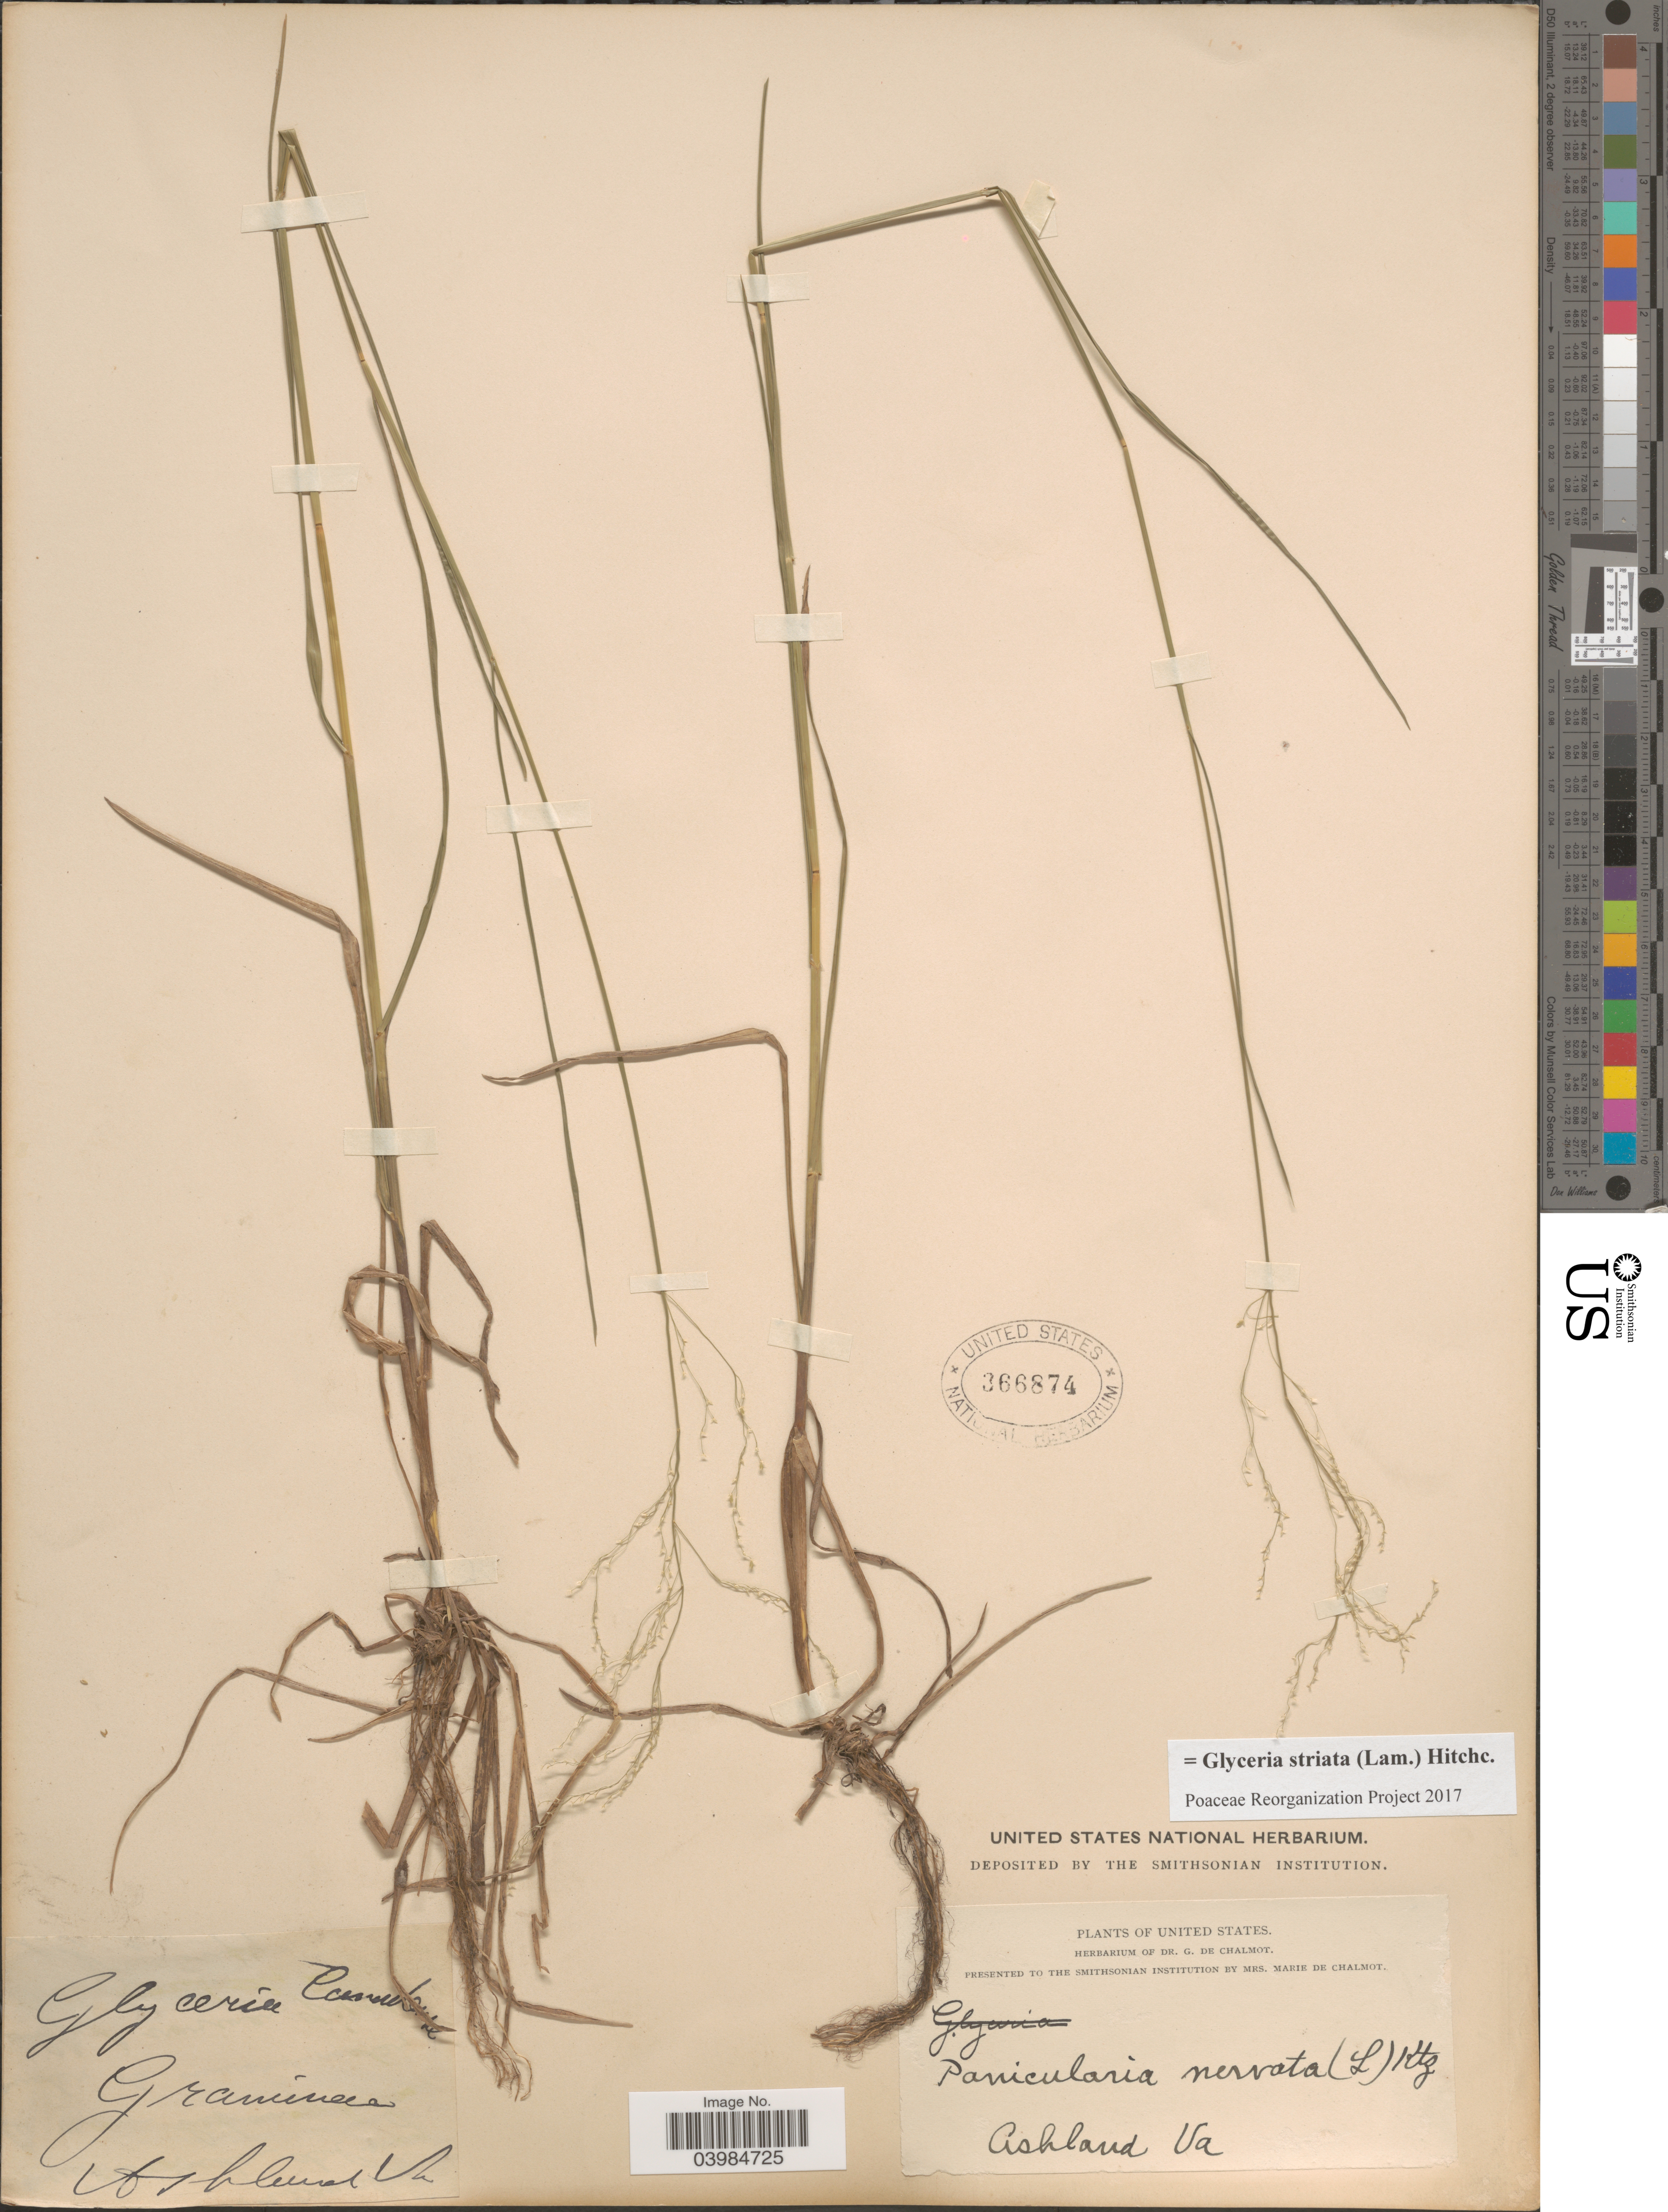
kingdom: Plantae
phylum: Tracheophyta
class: Liliopsida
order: Poales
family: Poaceae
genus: Glyceria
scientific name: Glyceria striata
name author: (Lam.) Hitchc.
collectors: ex herb. G. de Chalmot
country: United States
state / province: Virginia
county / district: Hanover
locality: Ashland.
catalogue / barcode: US 366874